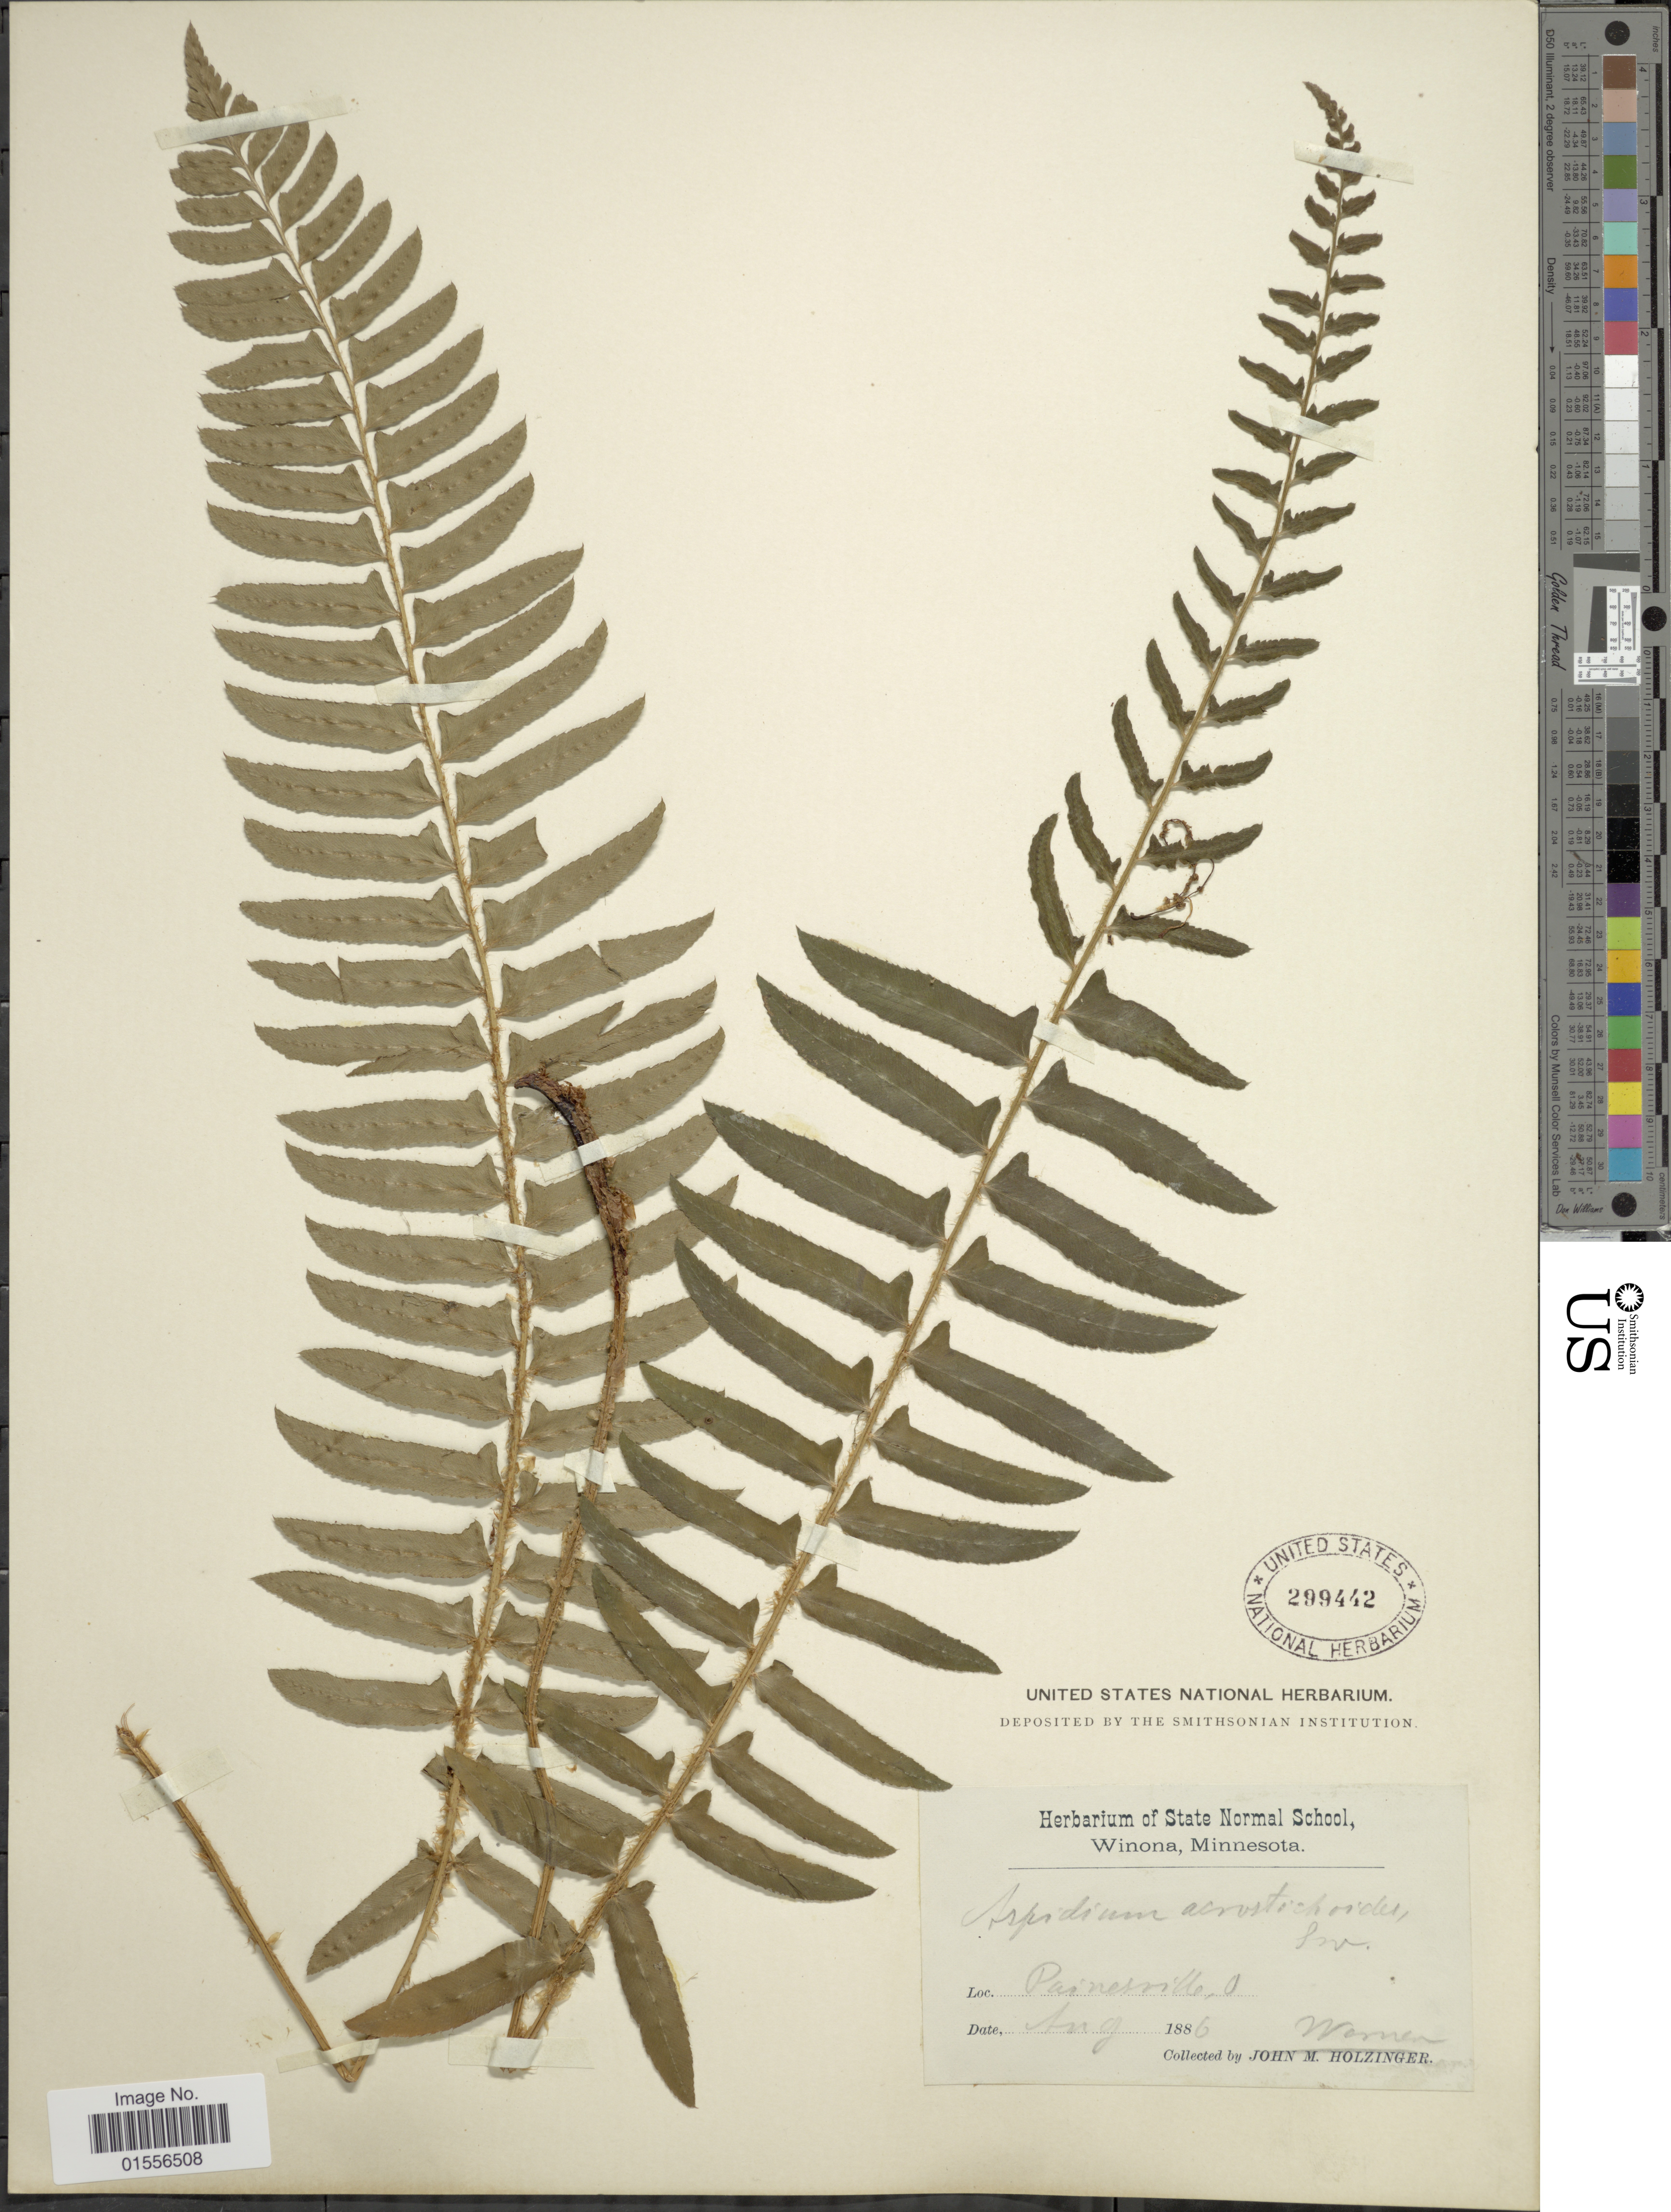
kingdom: Plantae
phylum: Tracheophyta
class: Polypodiopsida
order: Polypodiales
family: Dryopteridaceae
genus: Polystichum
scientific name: Polystichum acrostichoides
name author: (Michx.) Schott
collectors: -. Werner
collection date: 1886-08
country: United States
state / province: Ohio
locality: Painesville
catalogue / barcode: US 299442